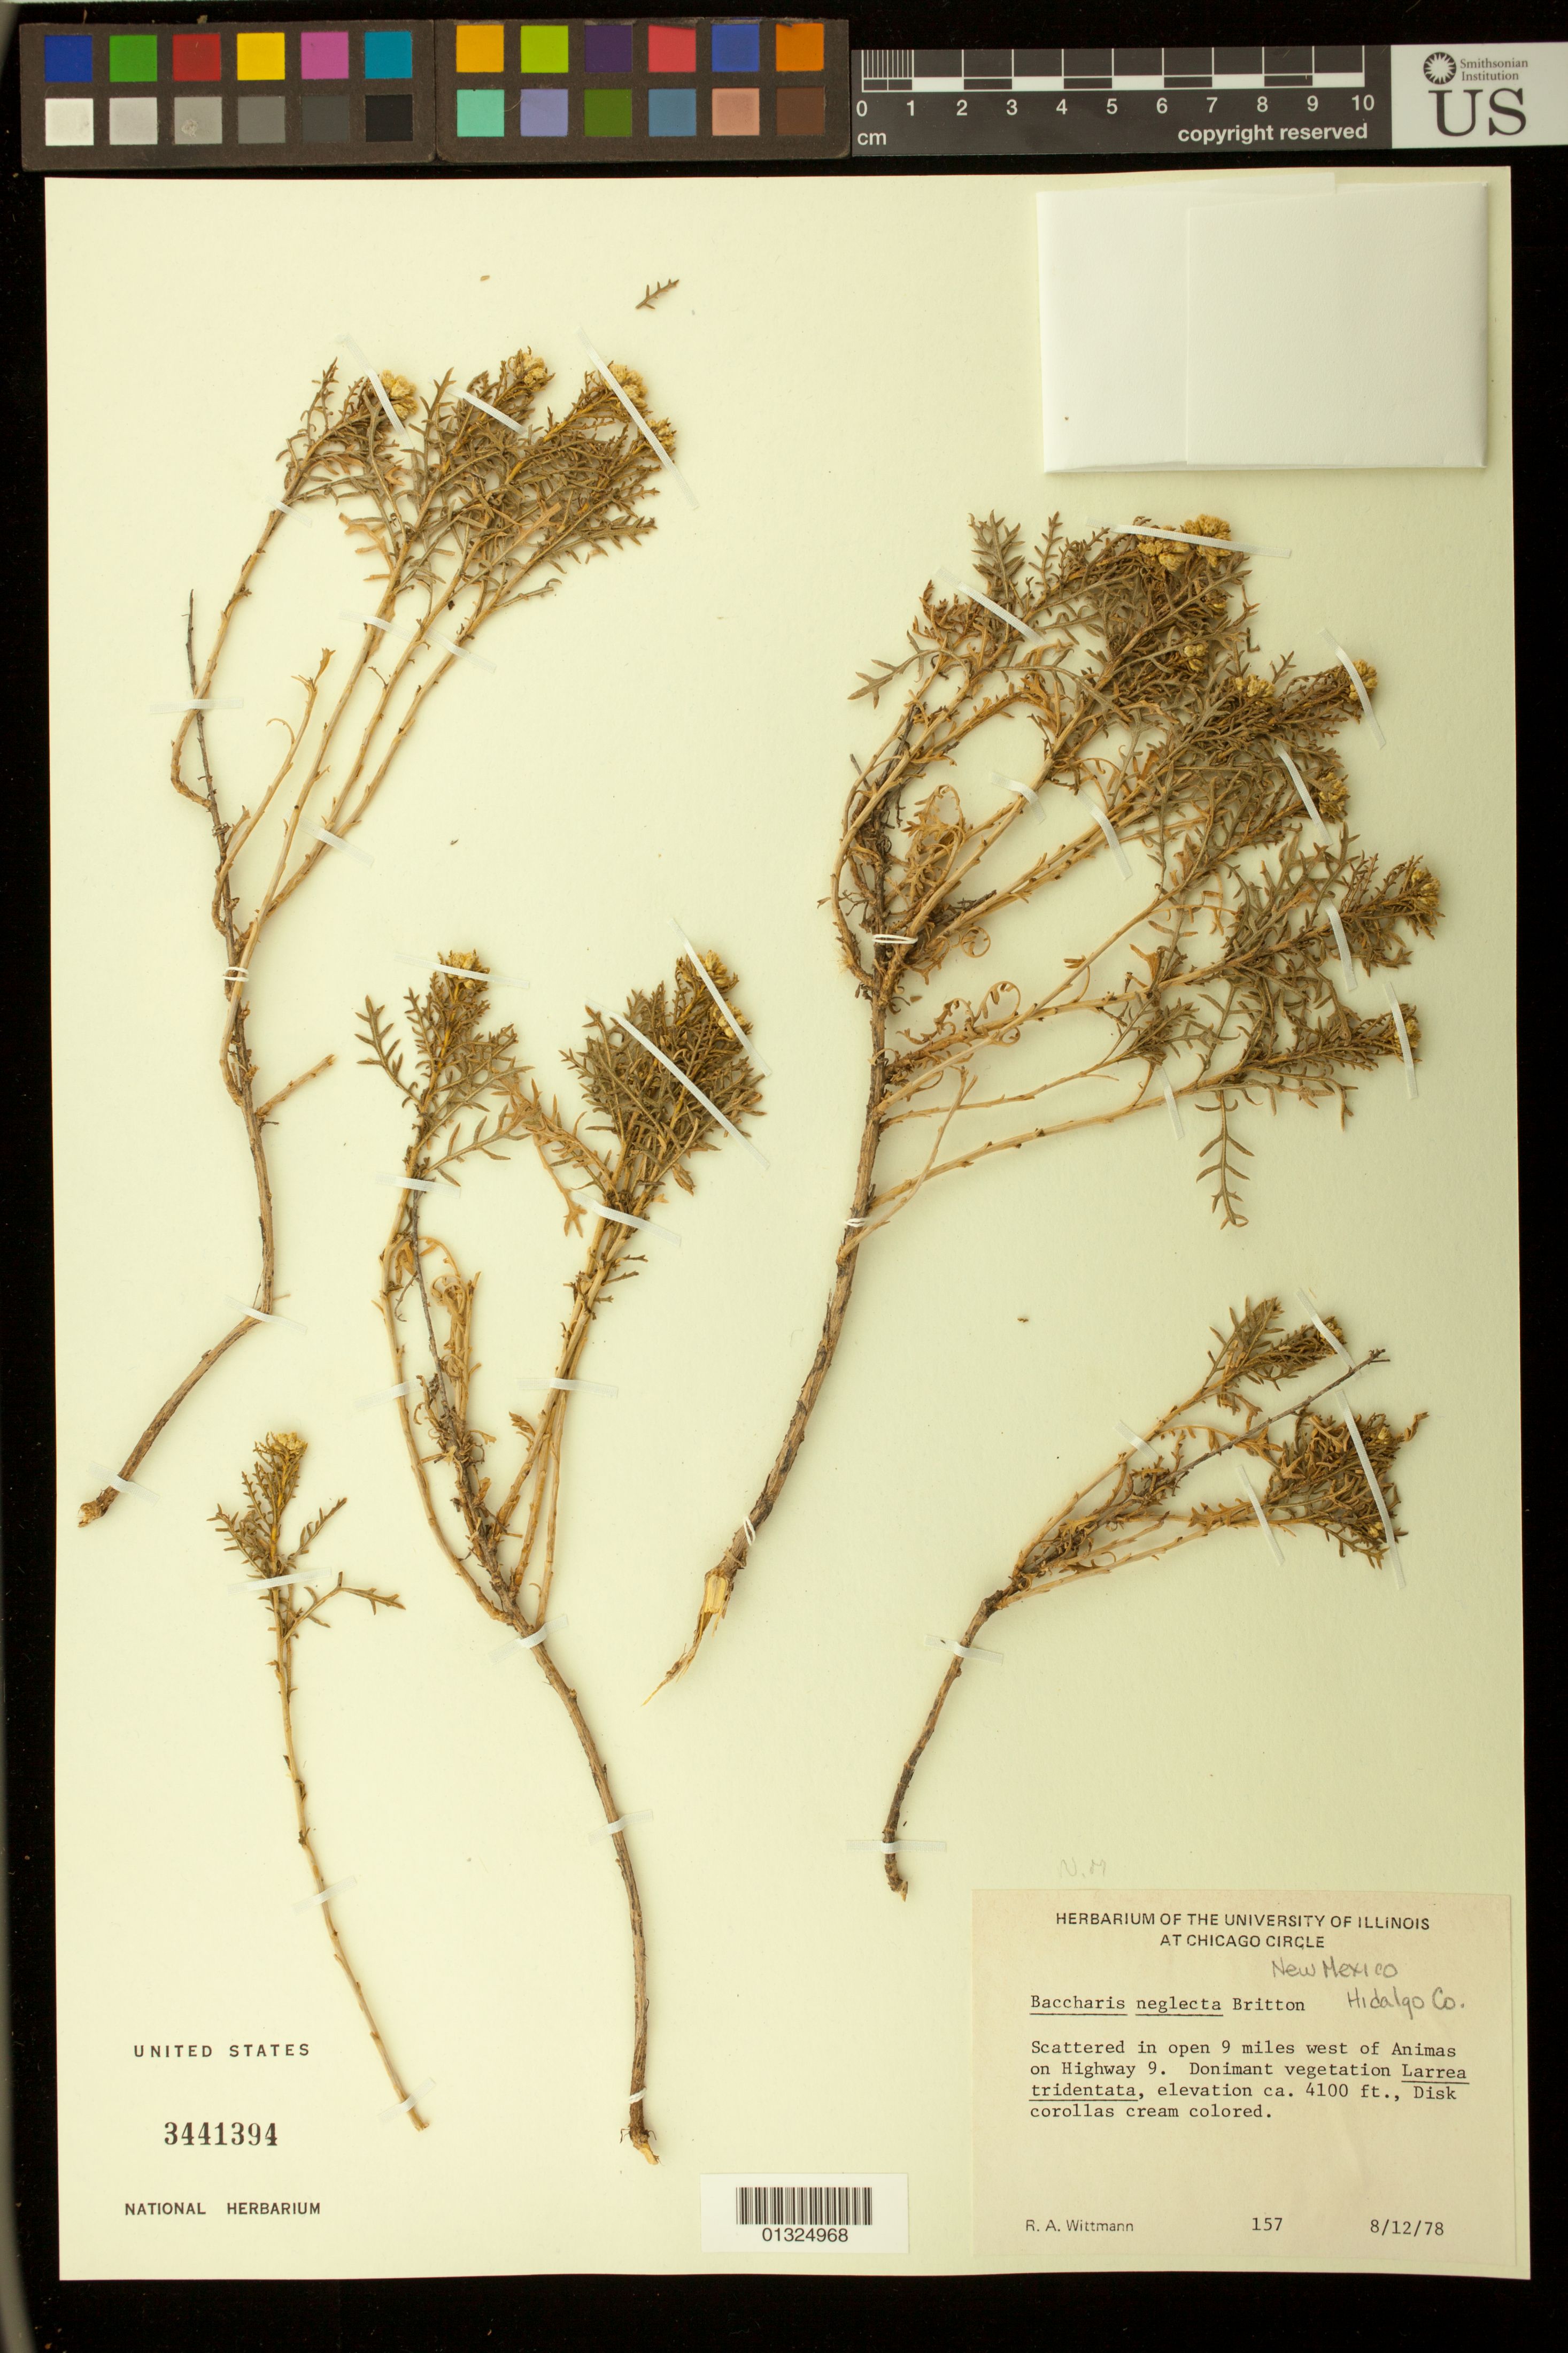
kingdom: Plantae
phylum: Tracheophyta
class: Magnoliopsida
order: Asterales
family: Asteraceae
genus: Baccharis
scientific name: Baccharis neglecta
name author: Britton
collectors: R. Wittmann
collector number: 157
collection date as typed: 12 Aug 1978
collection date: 1978-08-12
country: United States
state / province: New Mexico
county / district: Hidalgo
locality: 9 miles W of Animas on Highway 9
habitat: Scattered in open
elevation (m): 1250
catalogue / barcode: US 3441394